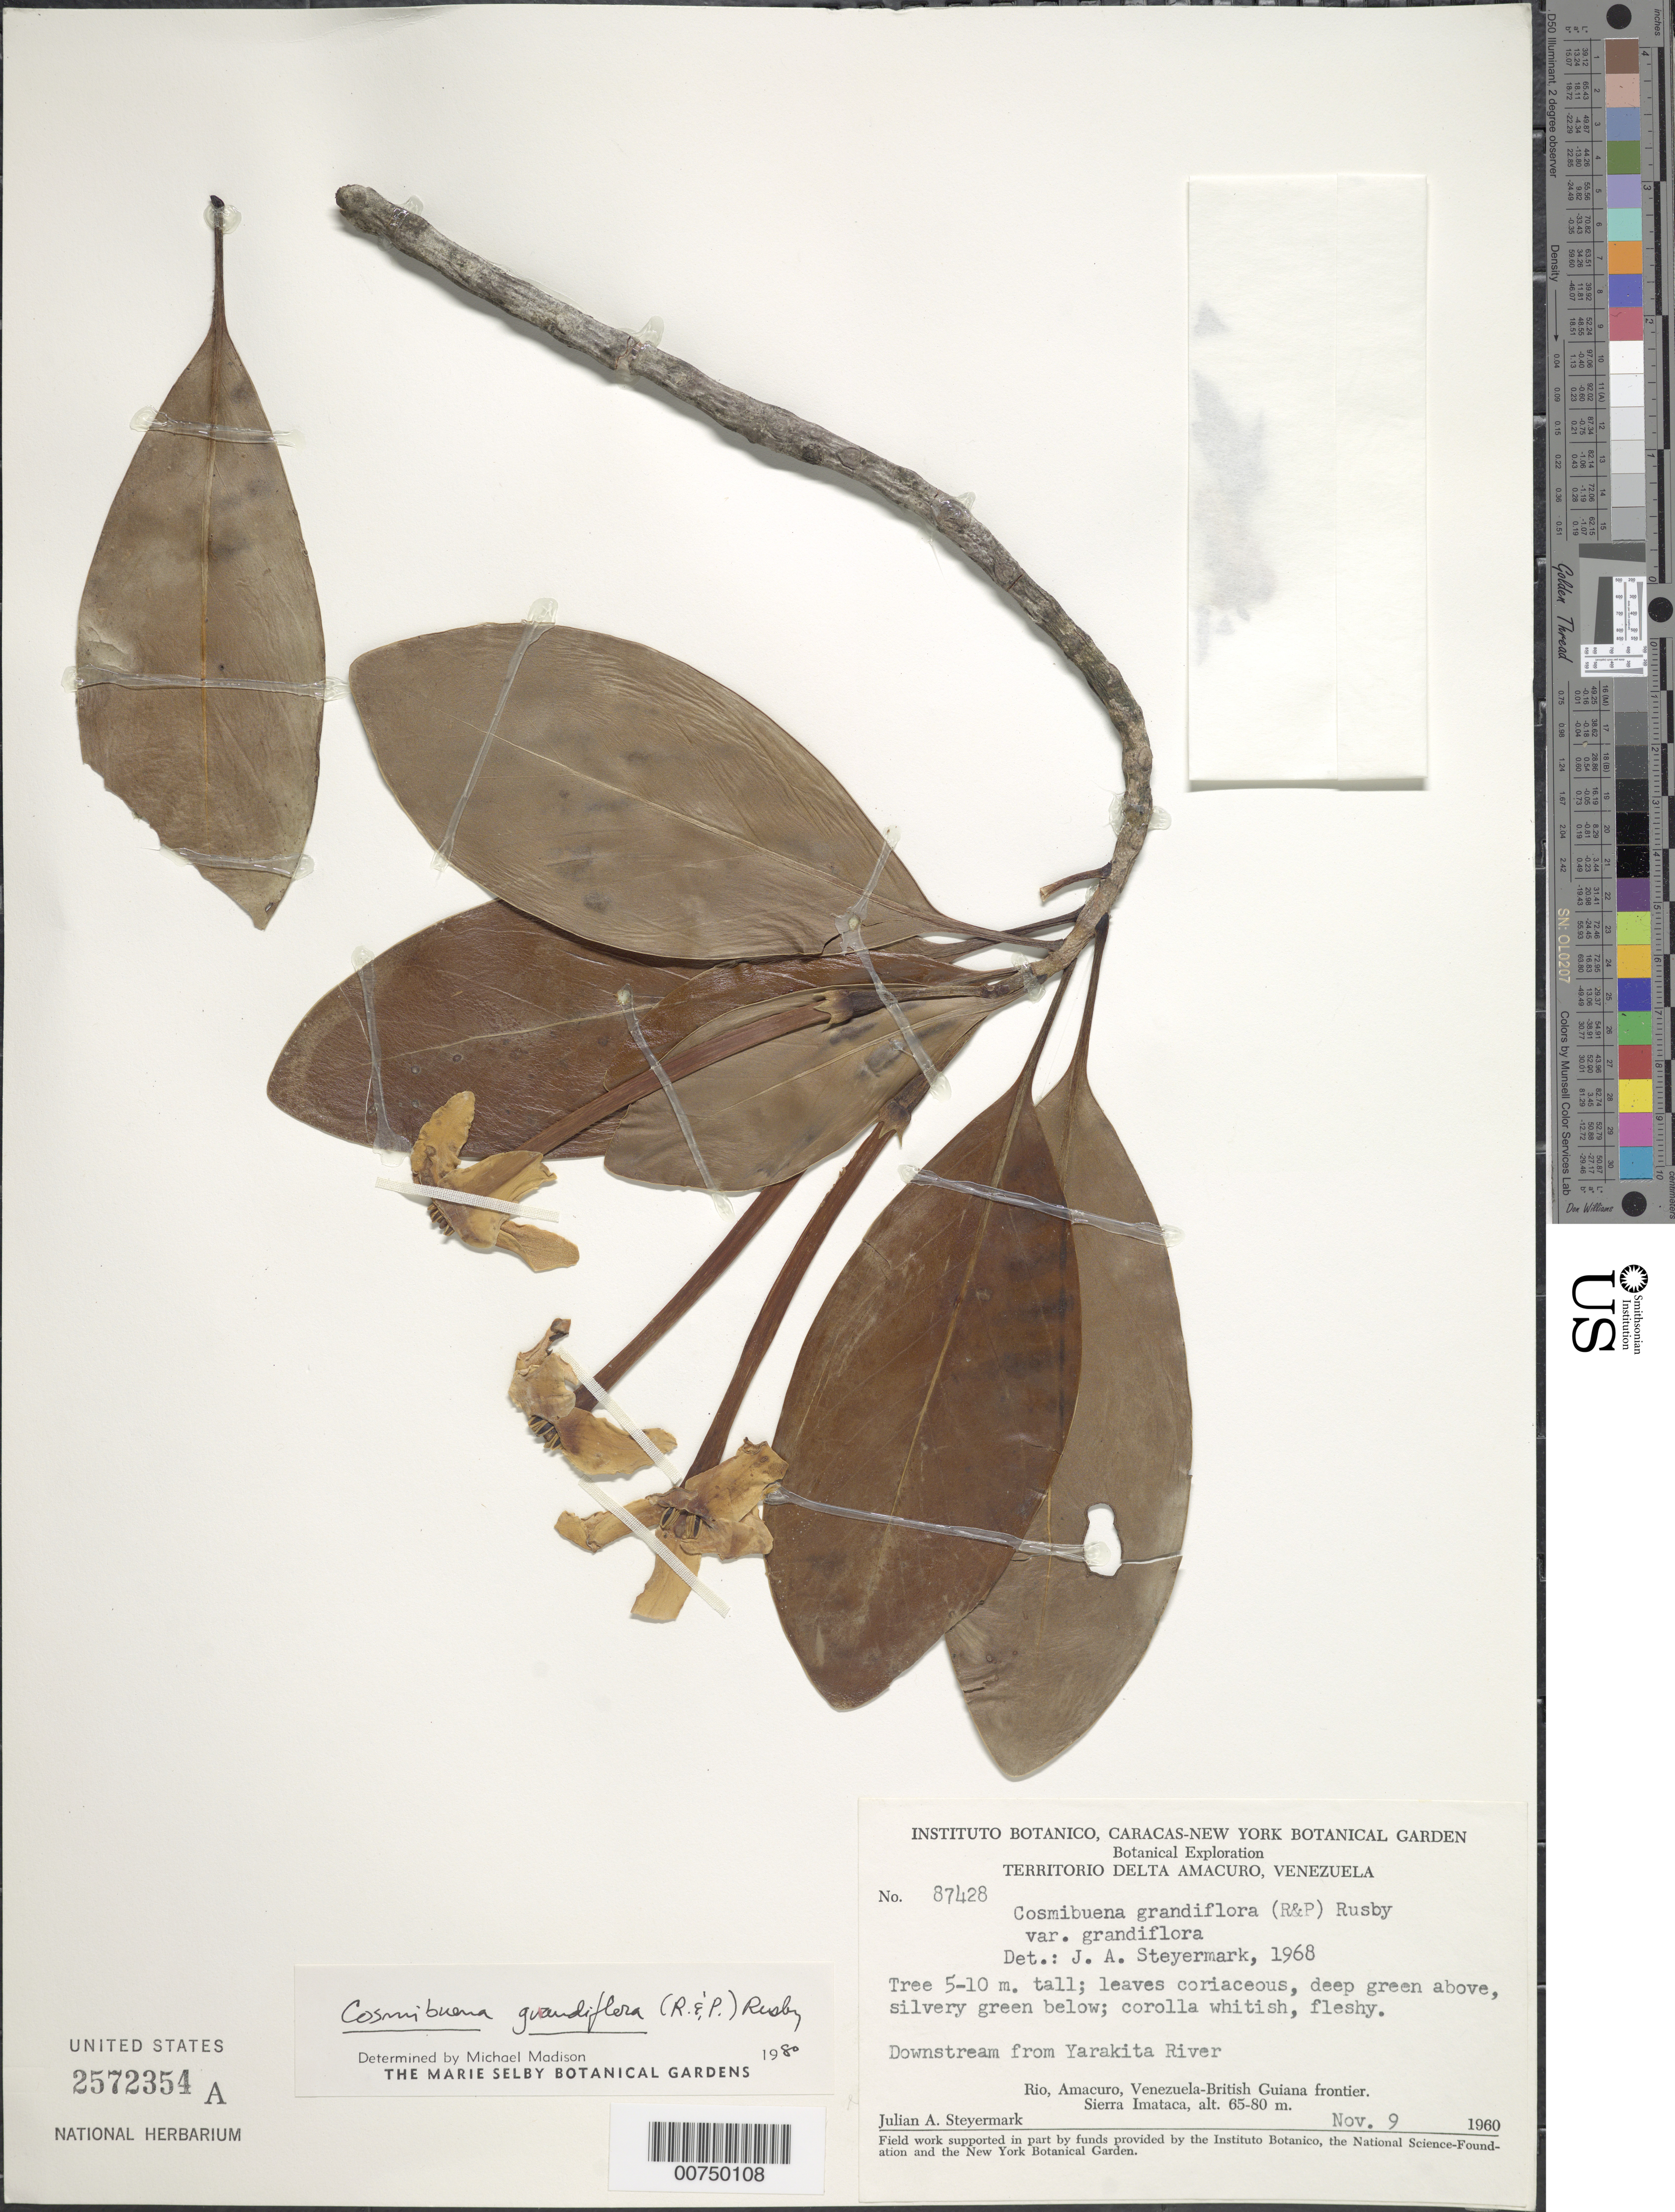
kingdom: Plantae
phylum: Tracheophyta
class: Magnoliopsida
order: Gentianales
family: Rubiaceae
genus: Cosmibuena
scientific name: Cosmibuena grandiflora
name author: (Rose & Pav.) Rusby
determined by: Madison, Michael T.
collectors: J. Steyermark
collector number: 87428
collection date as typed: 9-Nov-60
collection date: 1960-11-09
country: Venezuela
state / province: Delta Amacuro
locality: Rio Amacuro, Sierra Imataca, Venezuela-Guyana border; downstream from mouth of Yarakita River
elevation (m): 65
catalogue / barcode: US 2572354A